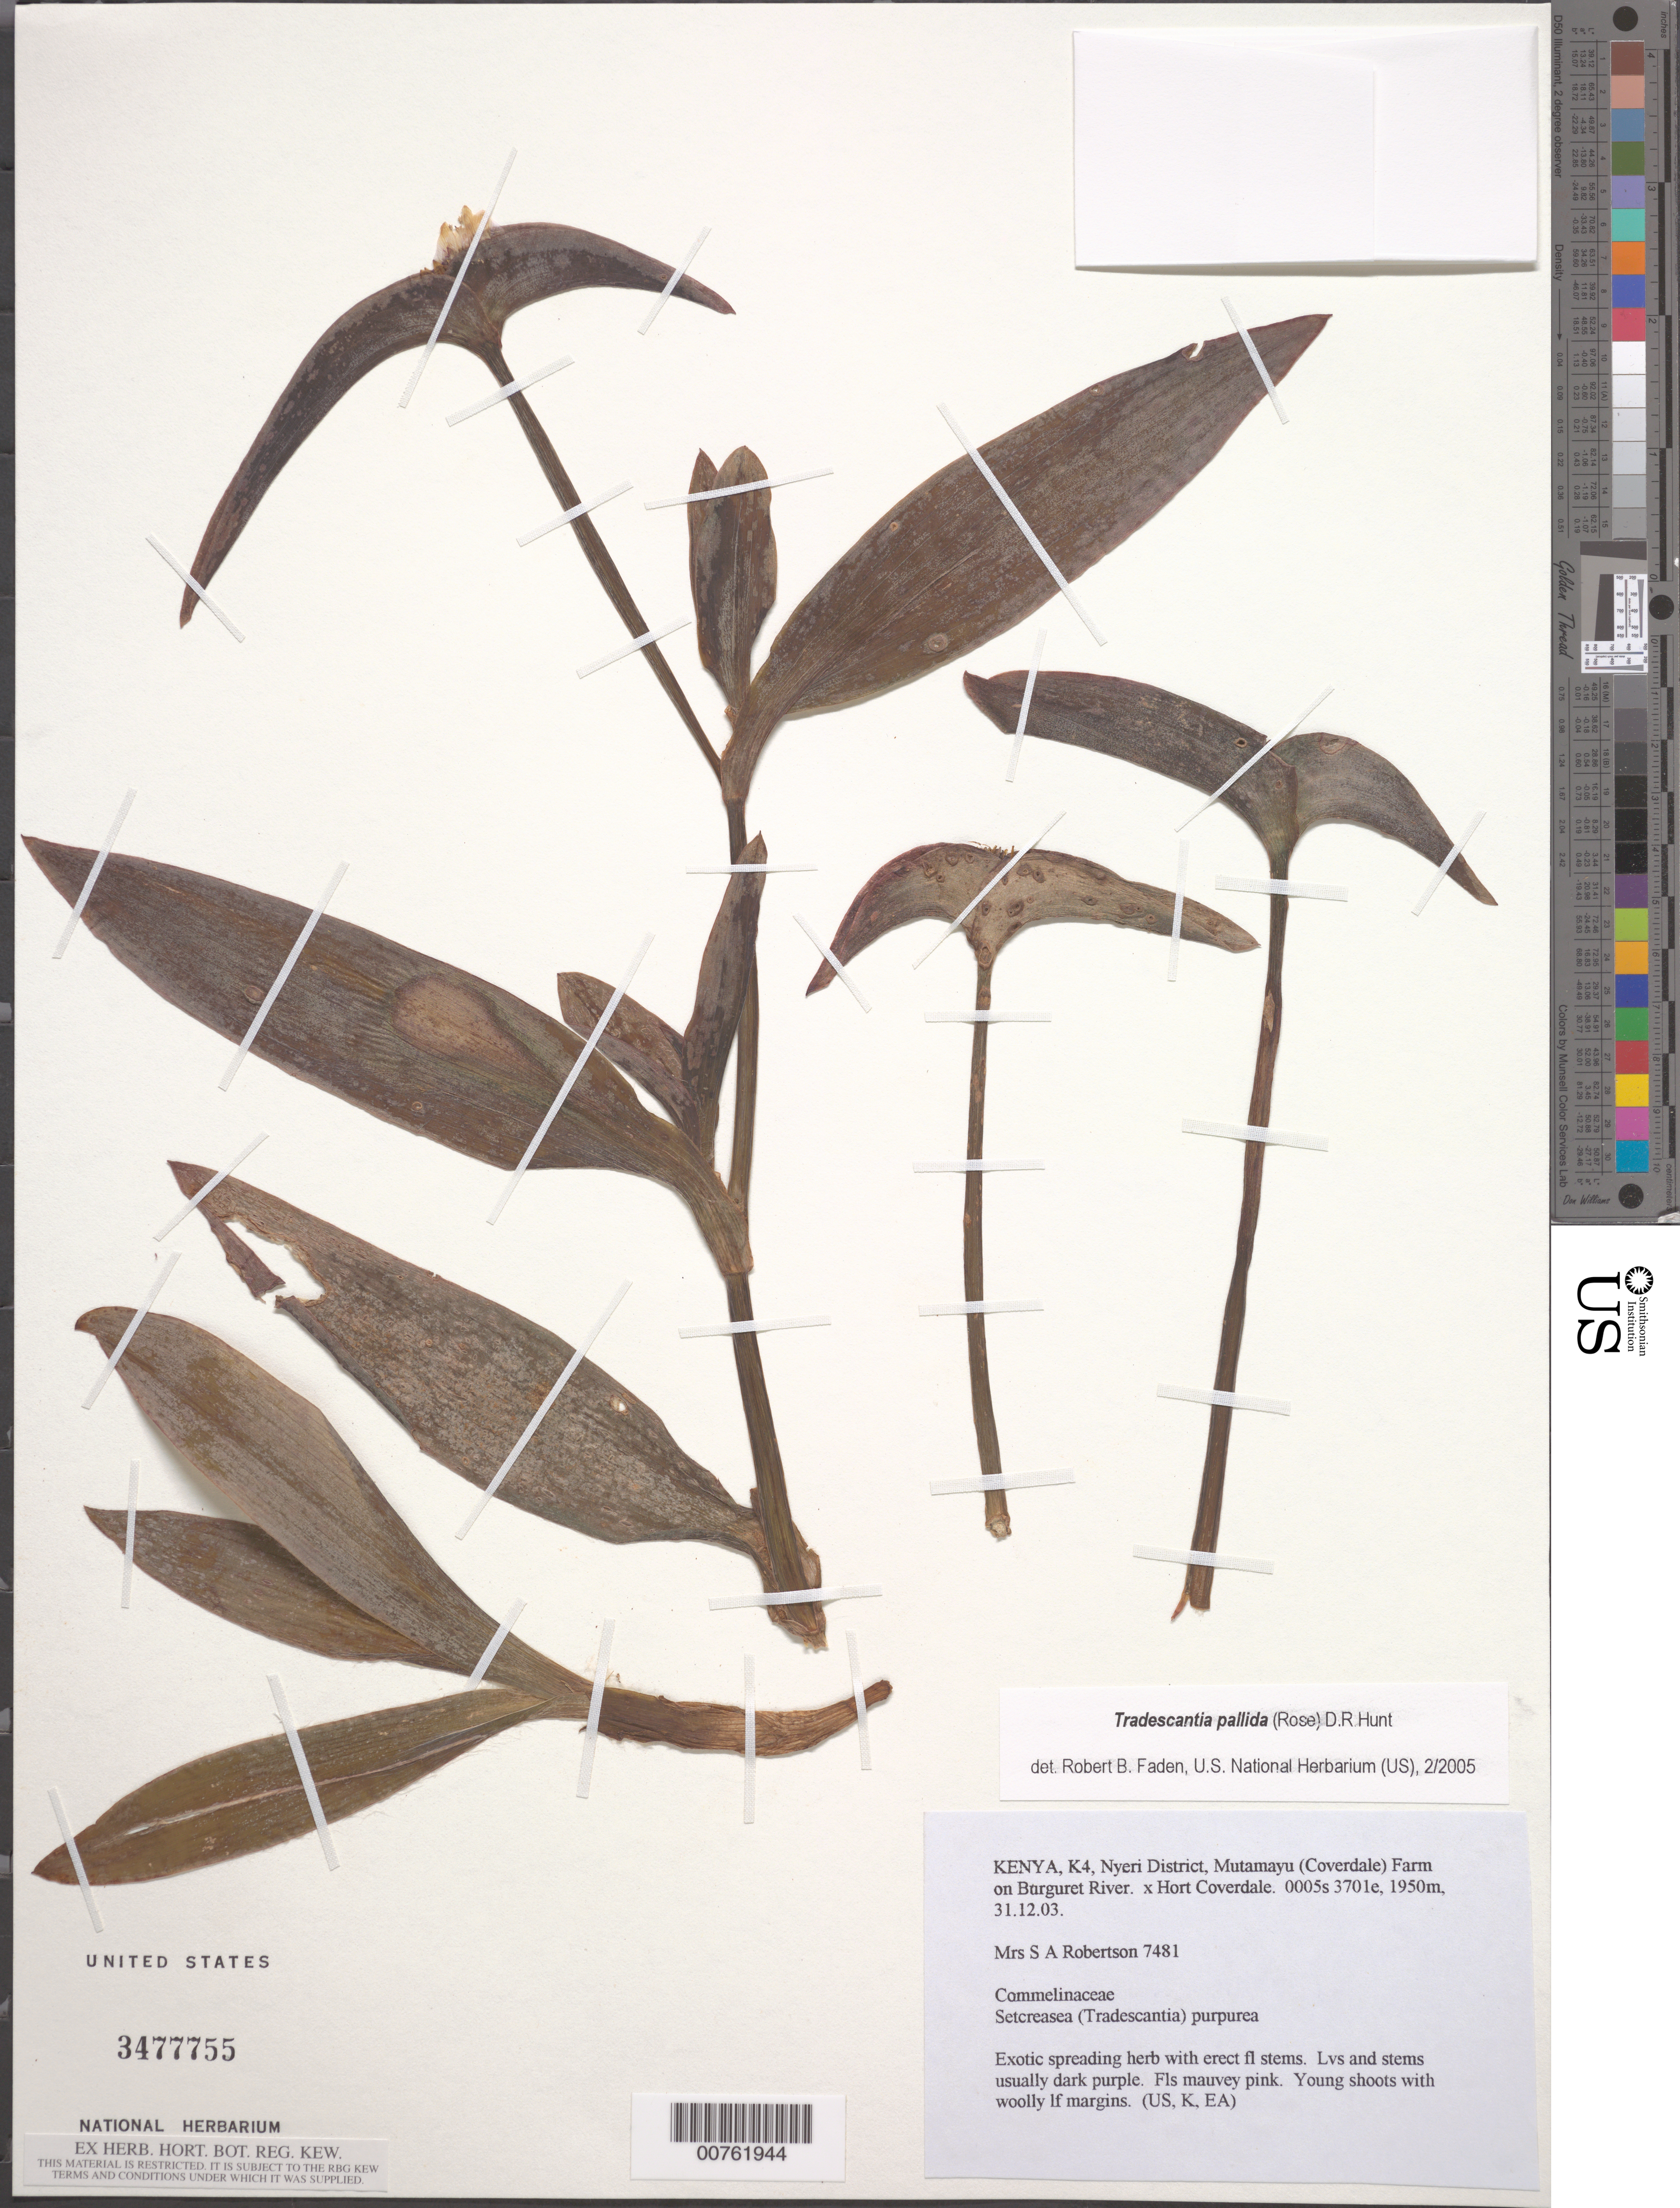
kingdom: Plantae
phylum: Tracheophyta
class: Liliopsida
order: Commelinales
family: Commelinaceae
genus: Tradescantia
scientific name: Tradescantia pallida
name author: (Rose) D.R. Hunt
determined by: Faden, Robert B., (US), Smithsonian Institution - National Museum of Natural History (UNITED STATES)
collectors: S. A. Robertson et al.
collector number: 7481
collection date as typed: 31 Dec 2003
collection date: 2003-12-31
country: Kenya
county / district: Nyeri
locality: K4 Mutamayu (Coverdale) Farm on Burguret River. x Hort Coverdale.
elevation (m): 1950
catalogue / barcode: US 3477755